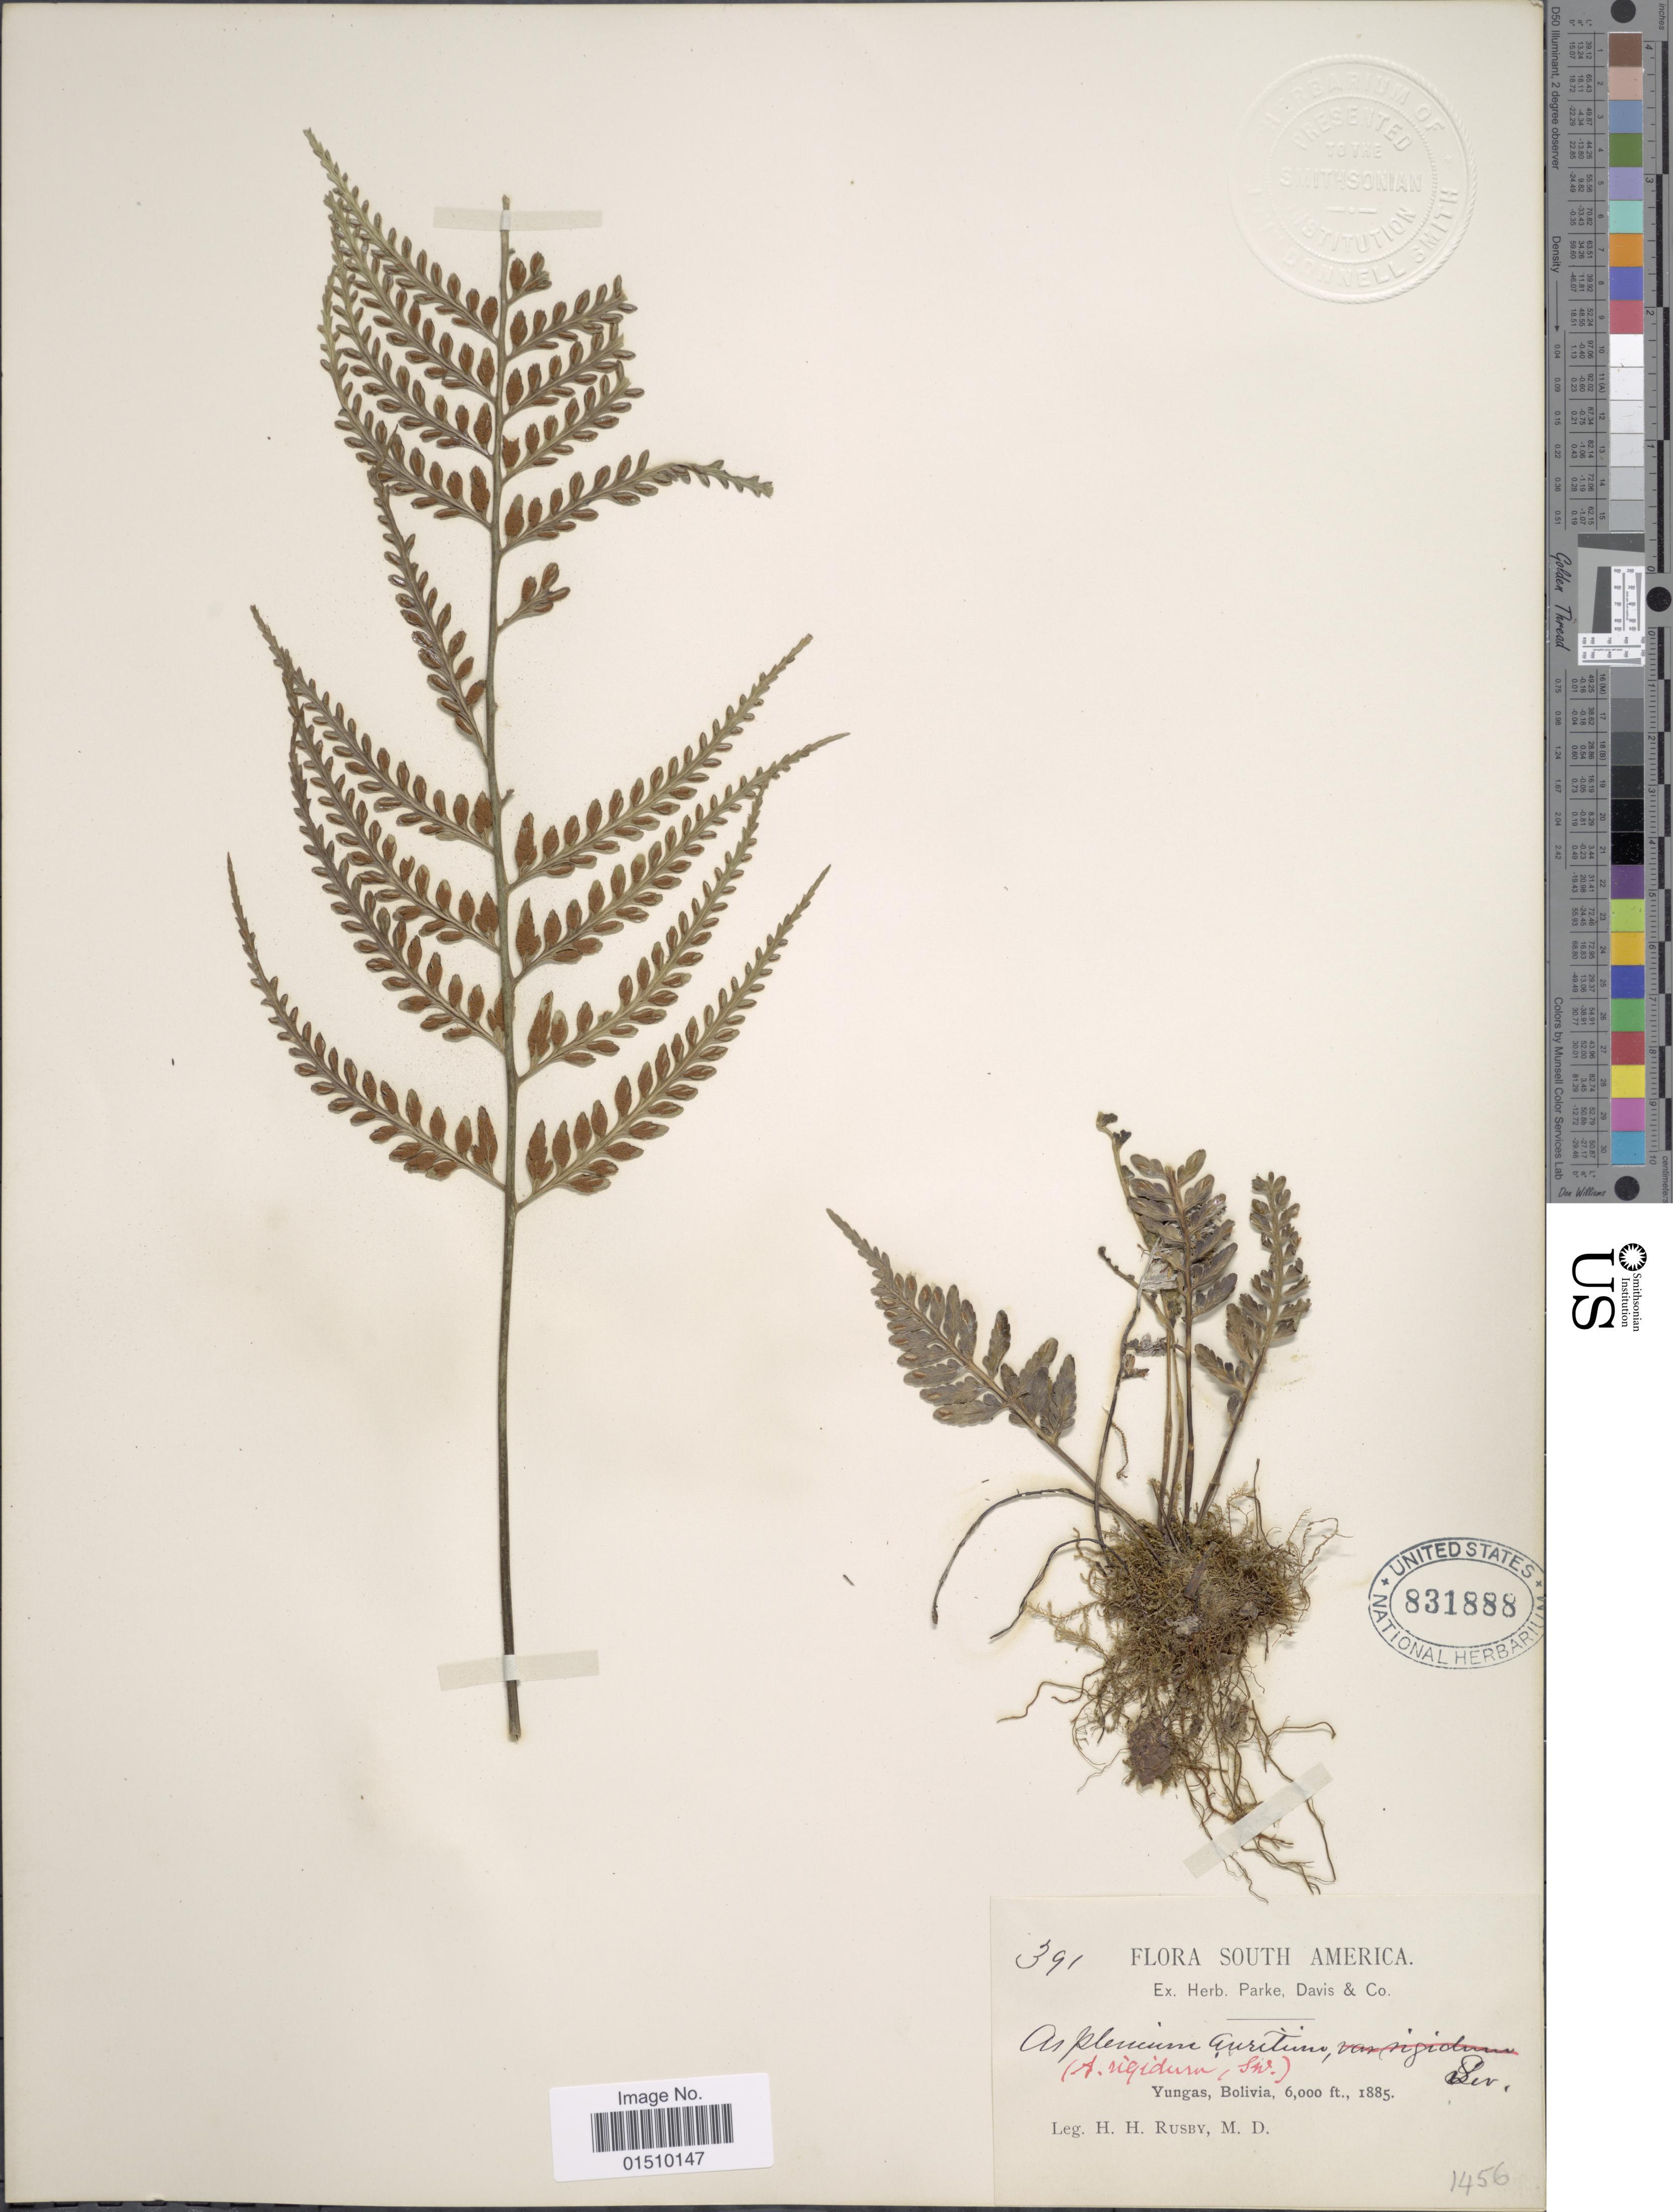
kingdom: Plantae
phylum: Tracheophyta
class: Polypodiopsida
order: Polypodiales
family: Aspleniaceae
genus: Asplenium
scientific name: Asplenium auritum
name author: Sw.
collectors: H. H. Rusby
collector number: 391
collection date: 1885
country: Bolivia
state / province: La Paz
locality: Yungas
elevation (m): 1829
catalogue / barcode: US 831888